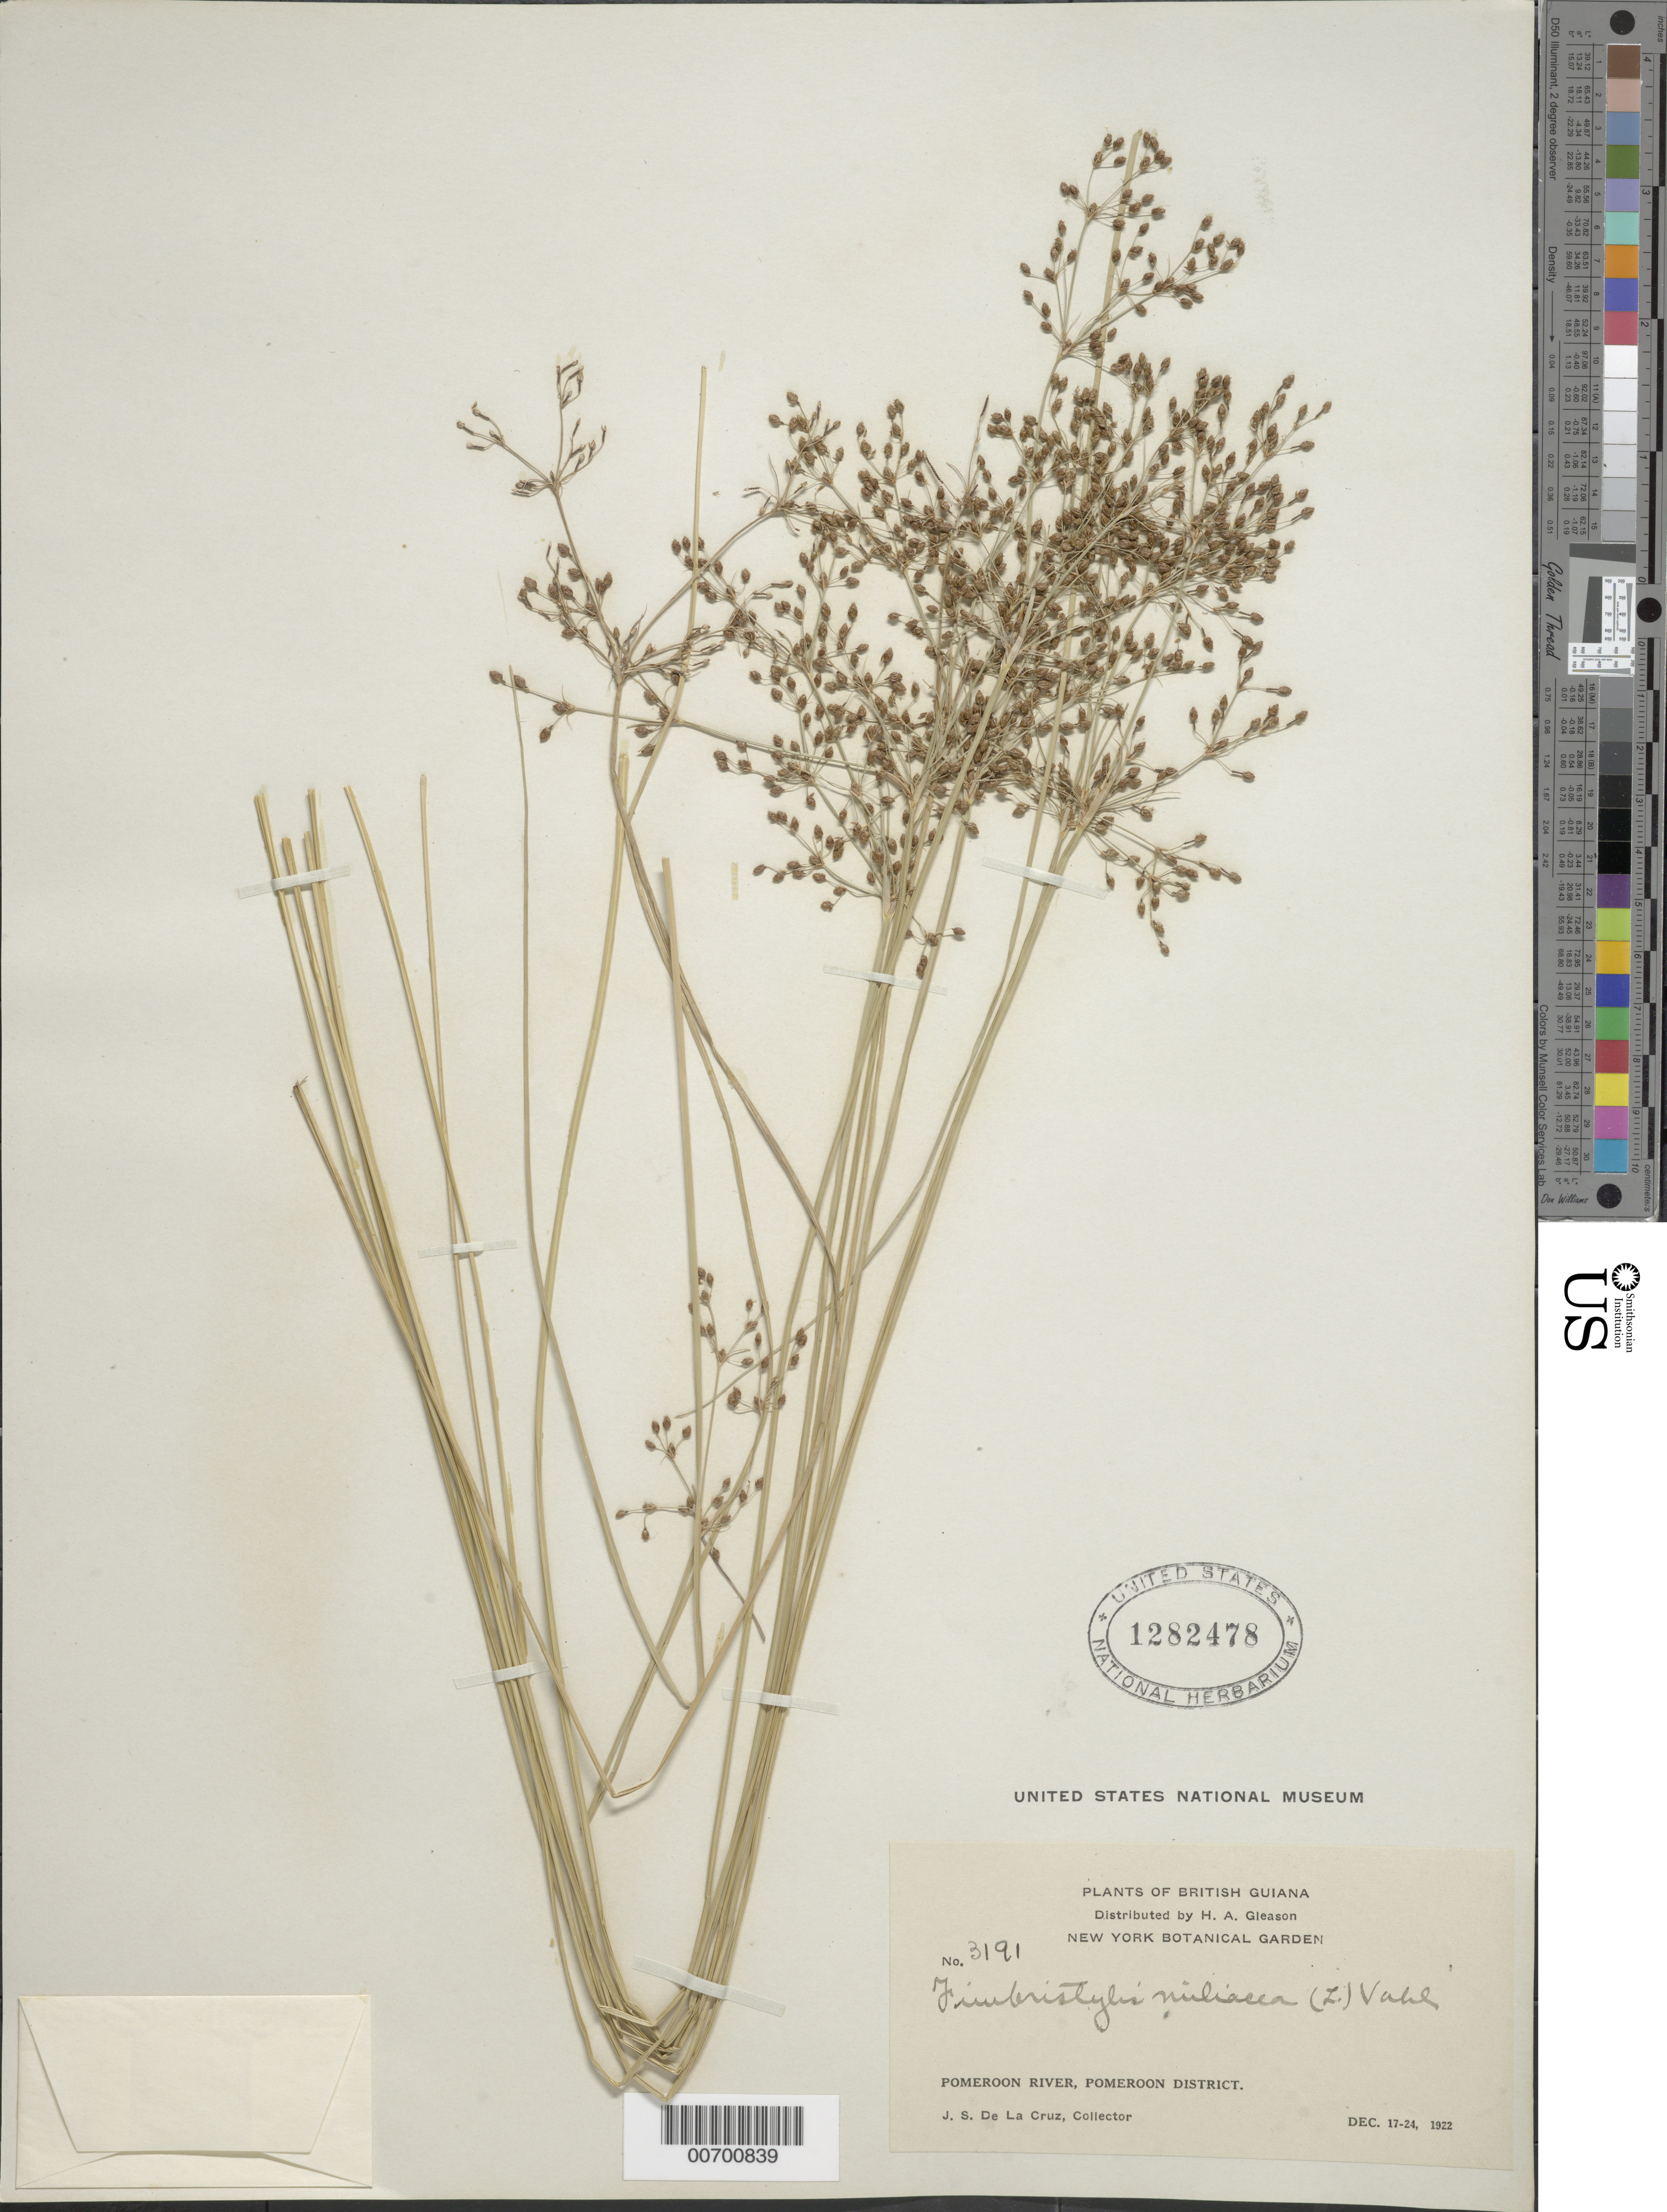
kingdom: Plantae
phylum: Tracheophyta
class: Liliopsida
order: Poales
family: Cyperaceae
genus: Fimbristylis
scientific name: Fimbristylis littoralis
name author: Gaudich.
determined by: Strong, M. T., (US), Smithsonian Institution - National Museum of Natural History (UNITED STATES)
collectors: J. S. de la Cruz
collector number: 3191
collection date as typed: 17-Dec-22 to 24-Dec-22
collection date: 1922-12-17/1922-12-24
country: Guyana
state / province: Pomeroon-Supenaam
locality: Pomeroon R.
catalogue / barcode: US 1282478